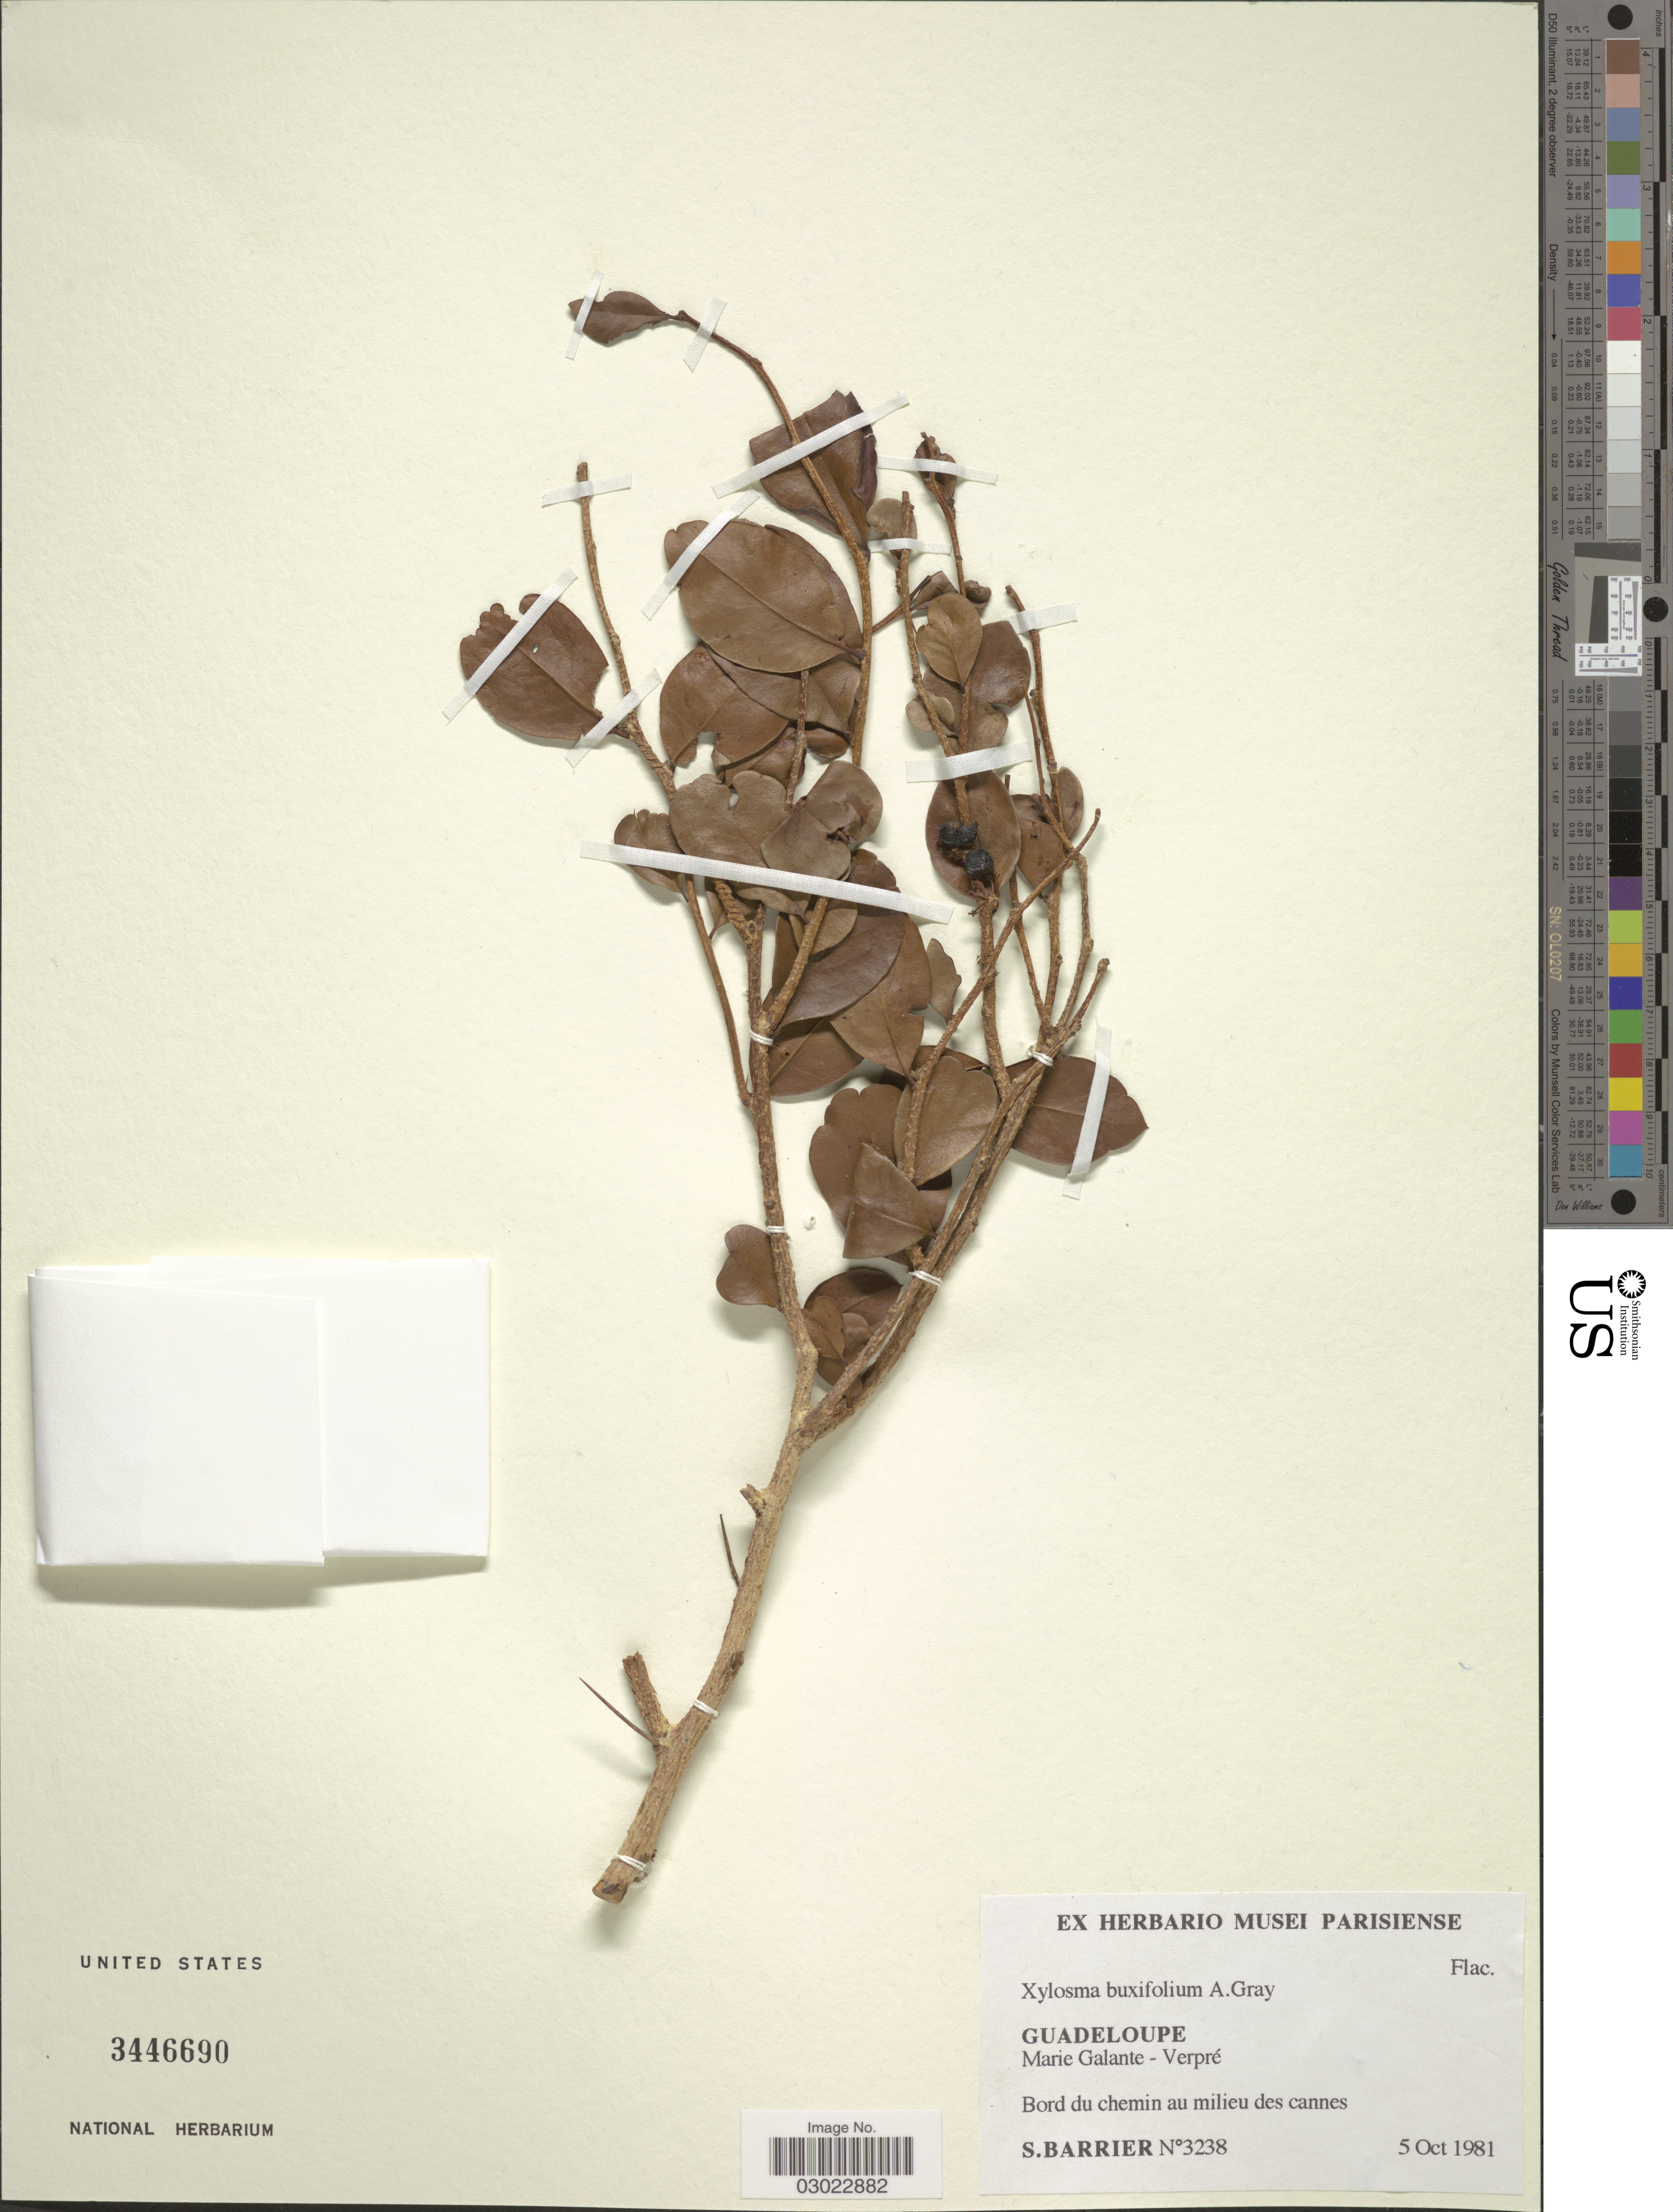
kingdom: Plantae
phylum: Tracheophyta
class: Magnoliopsida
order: Malpighiales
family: Salicaceae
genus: Xylosma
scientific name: Xylosma buxifolia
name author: A. Gray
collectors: S. Barrier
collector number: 3238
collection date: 1981-10-05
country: Guadeloupe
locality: Marie Galante - Verpré.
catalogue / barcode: US 3446690